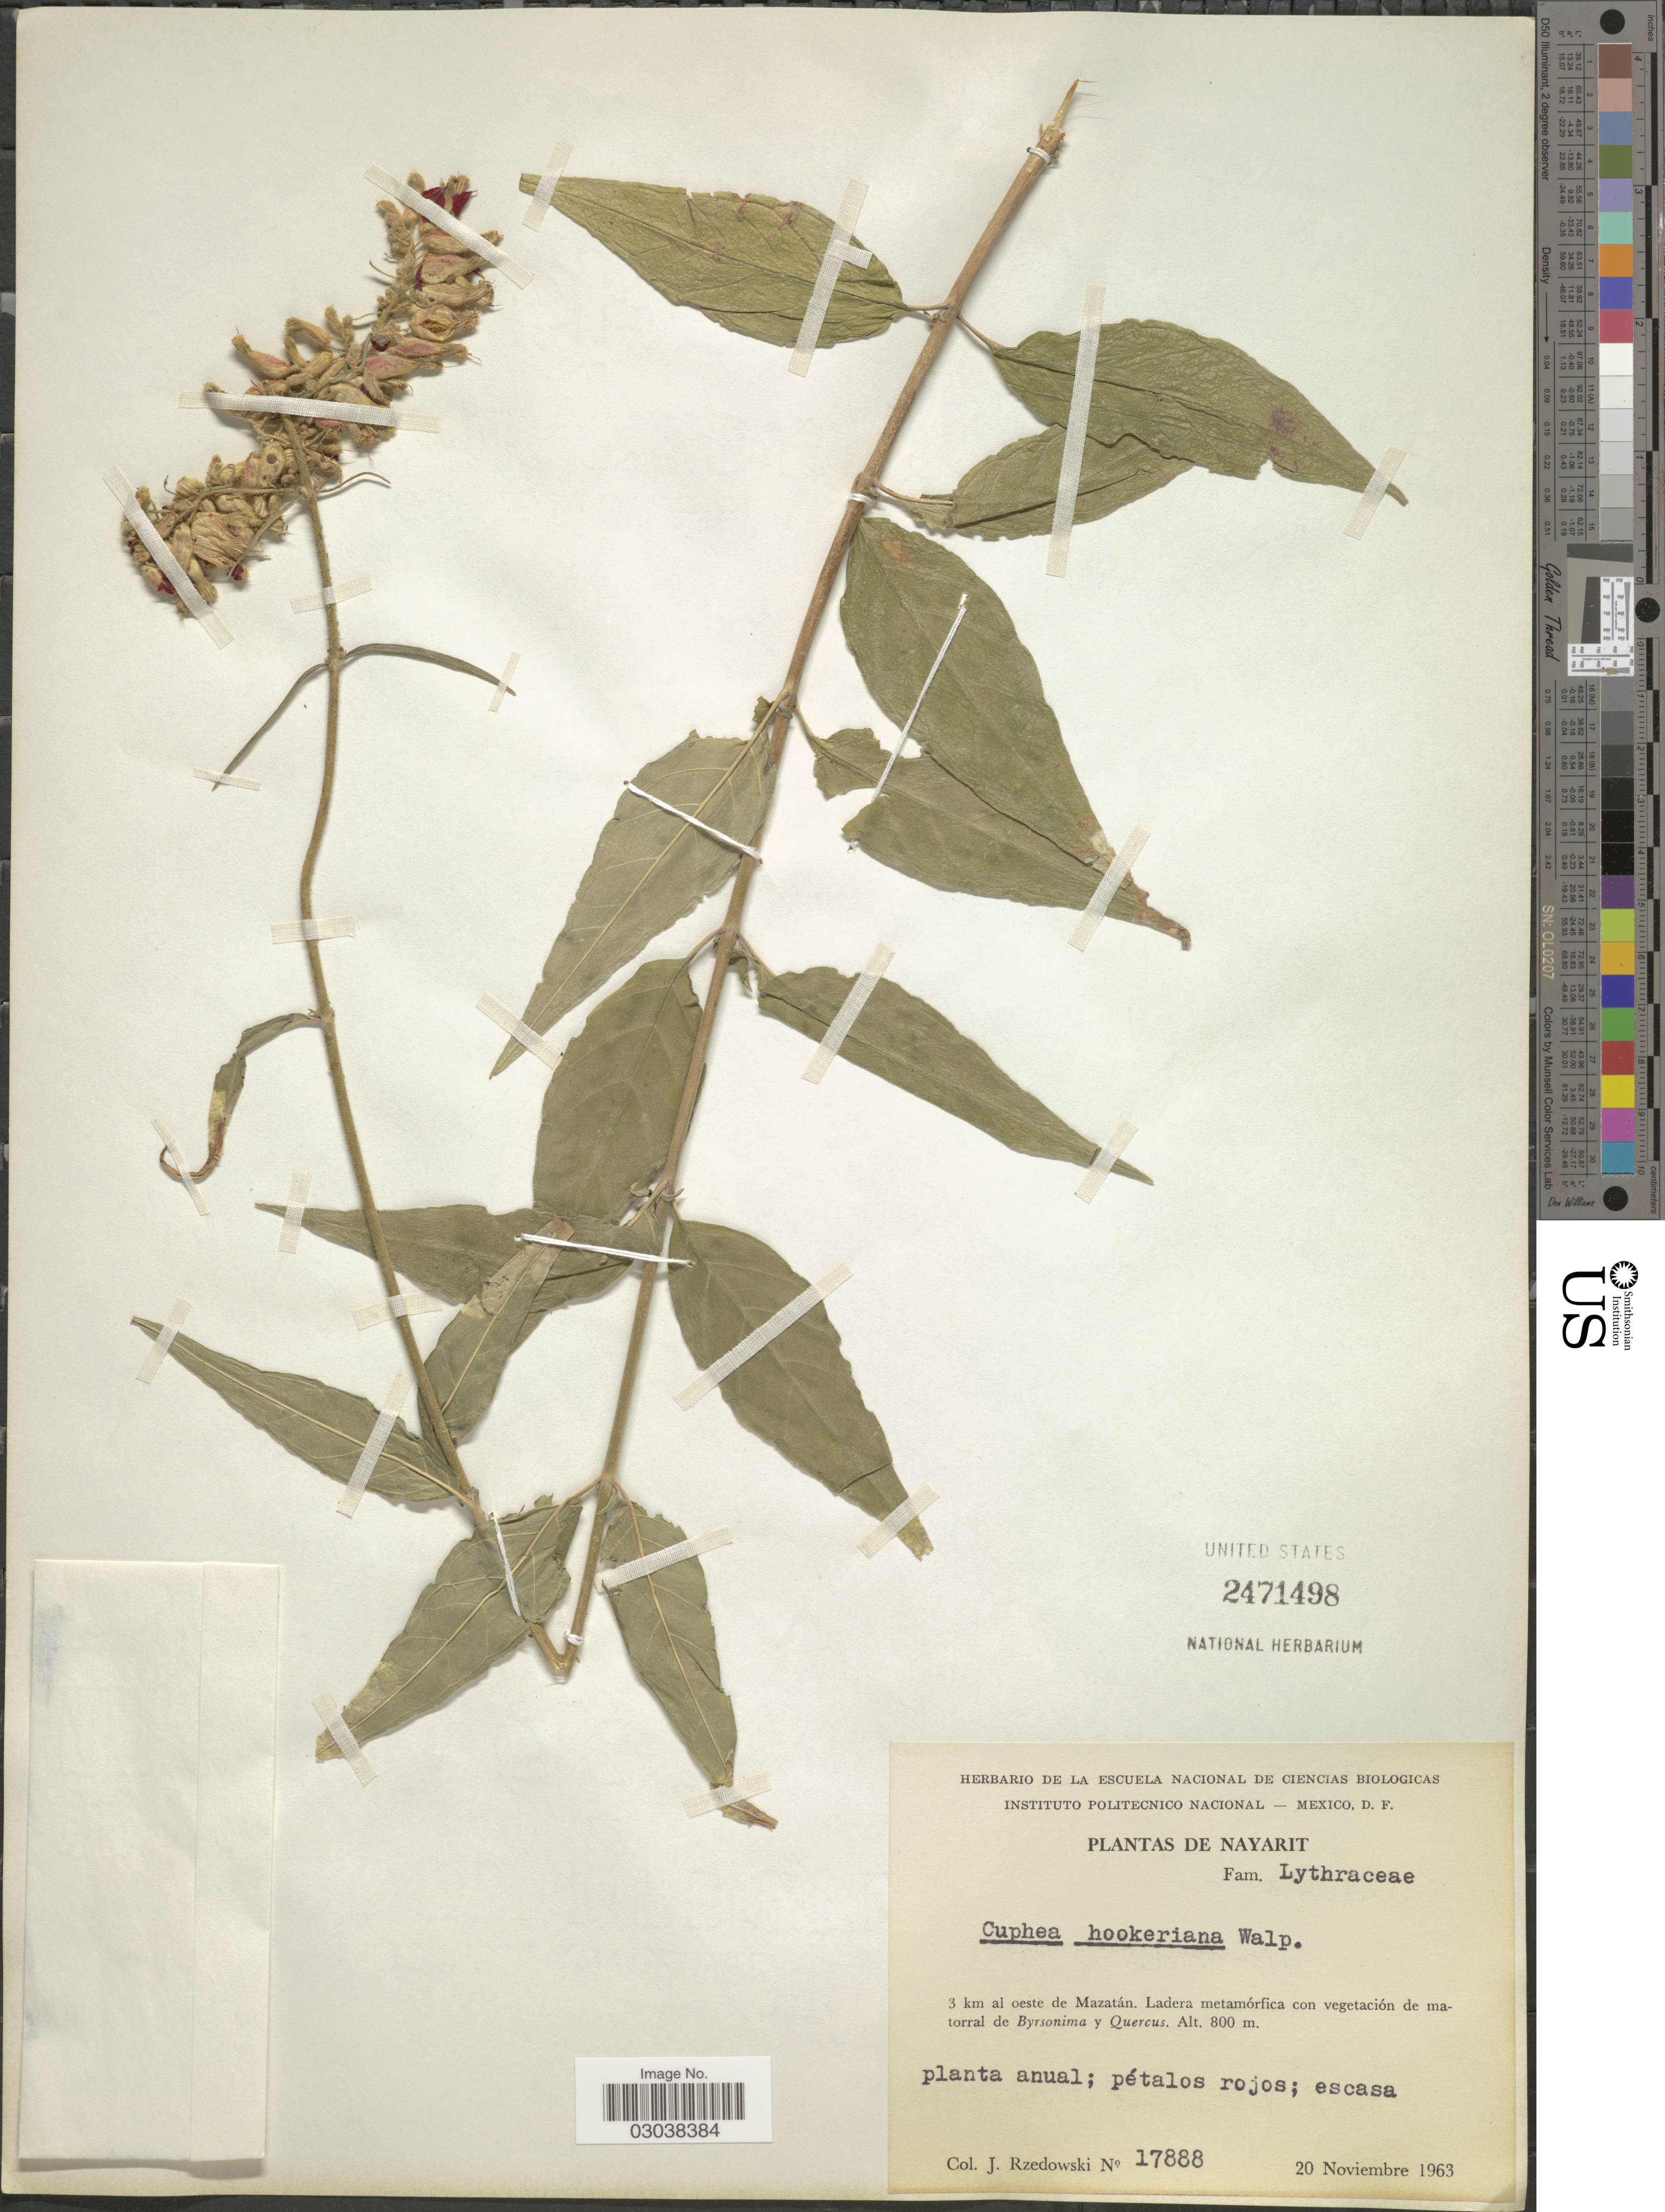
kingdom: Plantae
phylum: Tracheophyta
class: Magnoliopsida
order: Myrtales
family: Lythraceae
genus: Cuphea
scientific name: Cuphea hookeriana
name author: Walp.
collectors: J. Rzedowski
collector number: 17888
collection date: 1963-11-20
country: Mexico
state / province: Nayarit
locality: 3 km al oeste de Mazatlán.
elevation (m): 800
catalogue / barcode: US 2471498